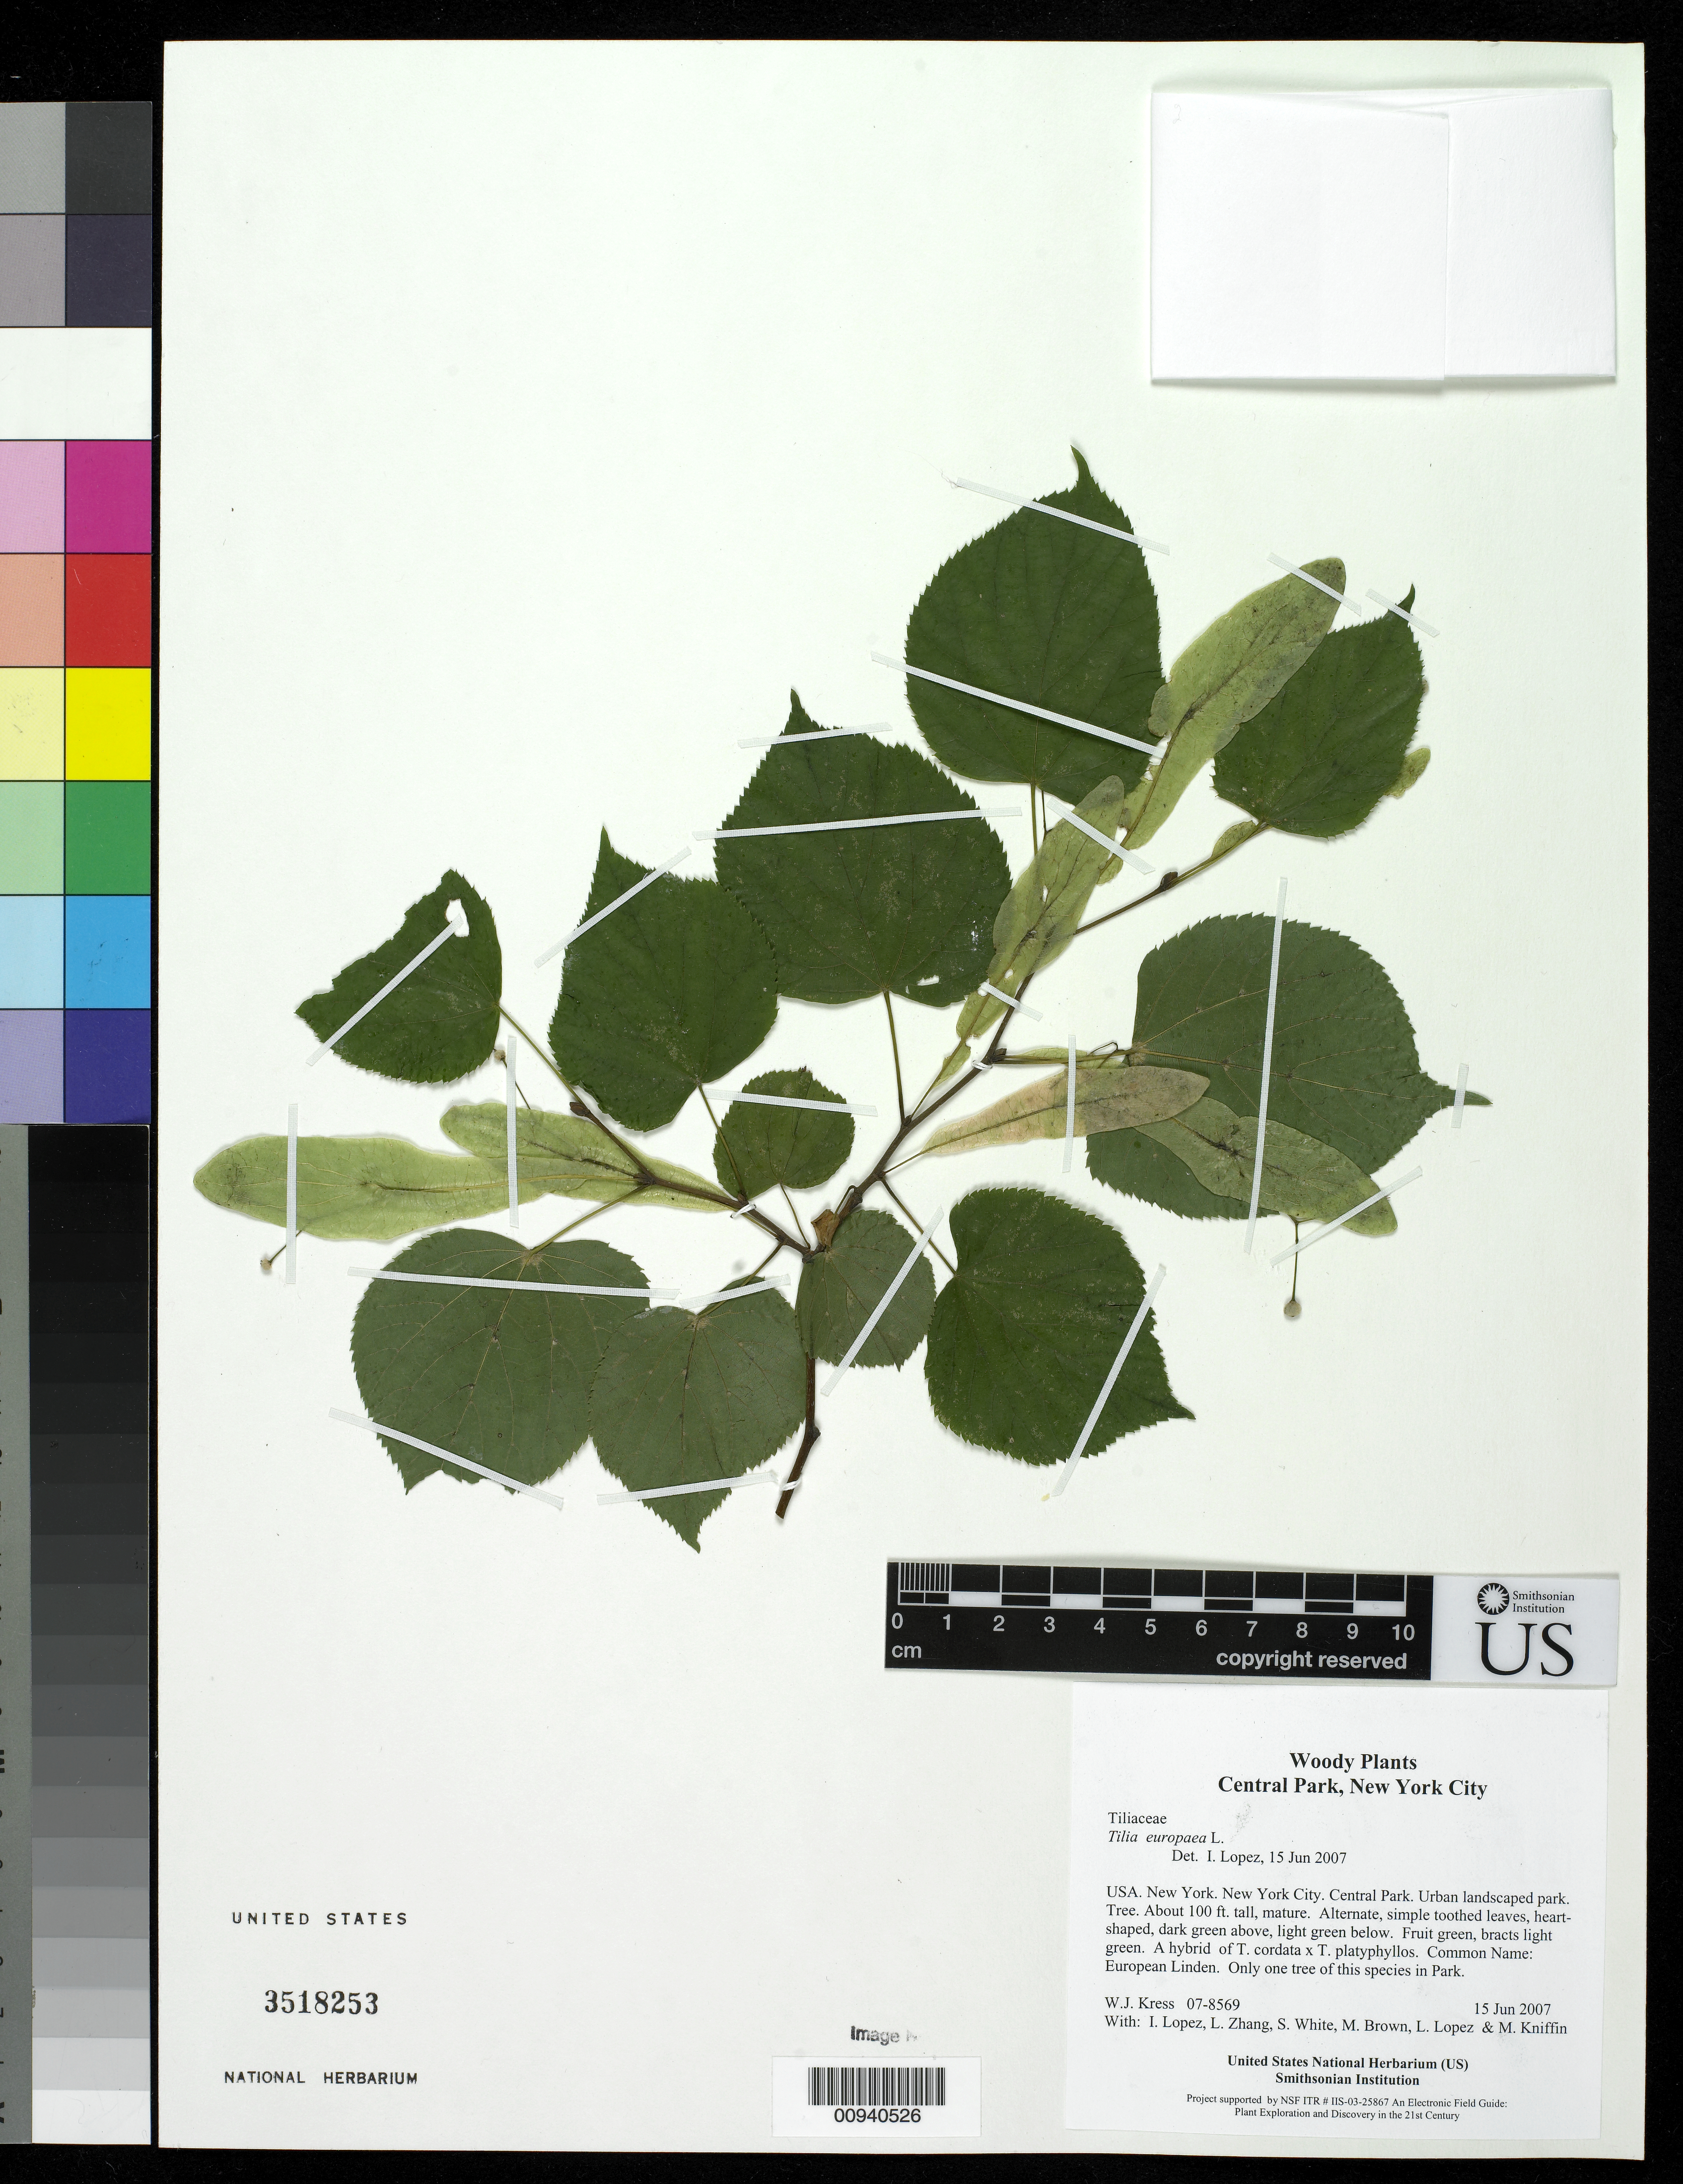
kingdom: Plantae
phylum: Tracheophyta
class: Magnoliopsida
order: Malvales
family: Malvaceae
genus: Tilia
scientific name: Tilia europaea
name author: L.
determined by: Lopez, Ida C., (BOT), Smithsonian Institution - National Museum of Natural History (UNITED STATES)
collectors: W. J. Kress, I. C. Lopez, L. B. Zhang, S. White, M. Brown, L. López & M. Kniffin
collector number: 07-8569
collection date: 2007-06-15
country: United States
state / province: New York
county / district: New York City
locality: Central Park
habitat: Urban landscaped park.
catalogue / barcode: US 3518253